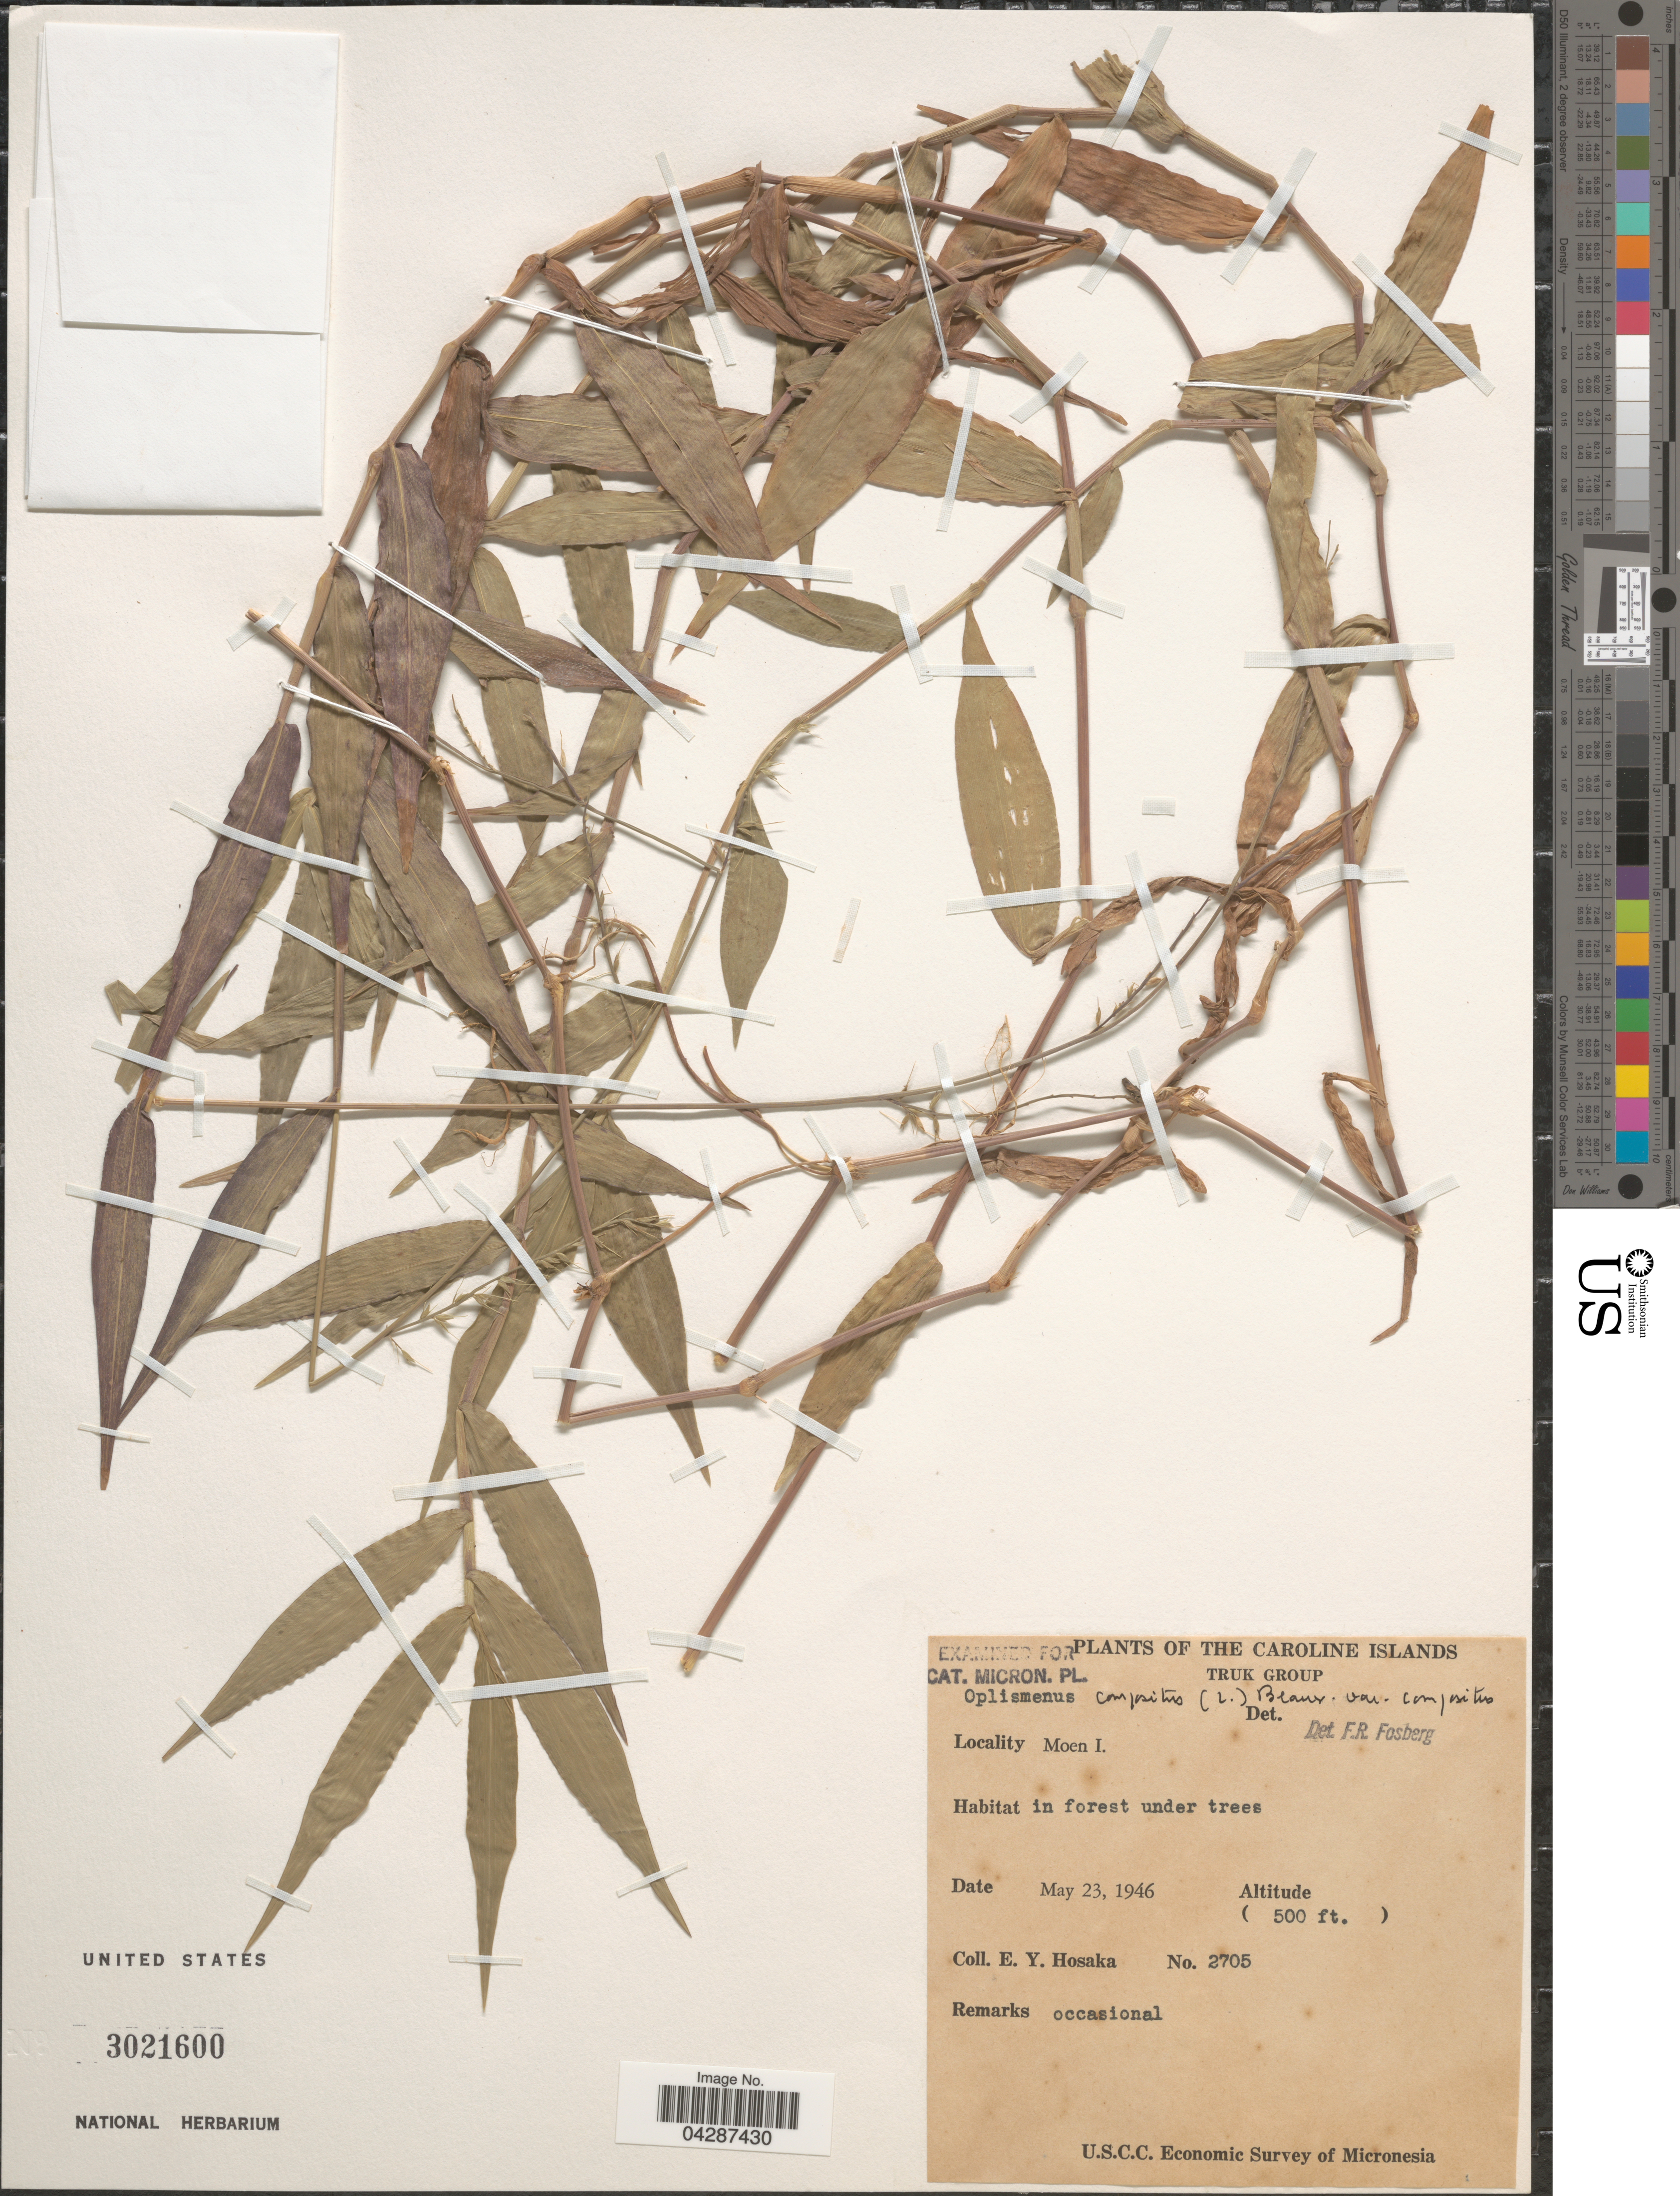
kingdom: Plantae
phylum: Tracheophyta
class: Liliopsida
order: Poales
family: Poaceae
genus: Oplismenus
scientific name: Oplismenus compositus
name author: (L.) P. Beauv.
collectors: E. Y. Hosaka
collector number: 2705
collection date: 1946-05-23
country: Micronesia, Federated States of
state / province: Truk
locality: The Caroline Islands. Truk Group. Moen I. In forest under trees. U.S.C.C. Economic Survey of Micronesia.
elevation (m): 152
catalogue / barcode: US 3021600